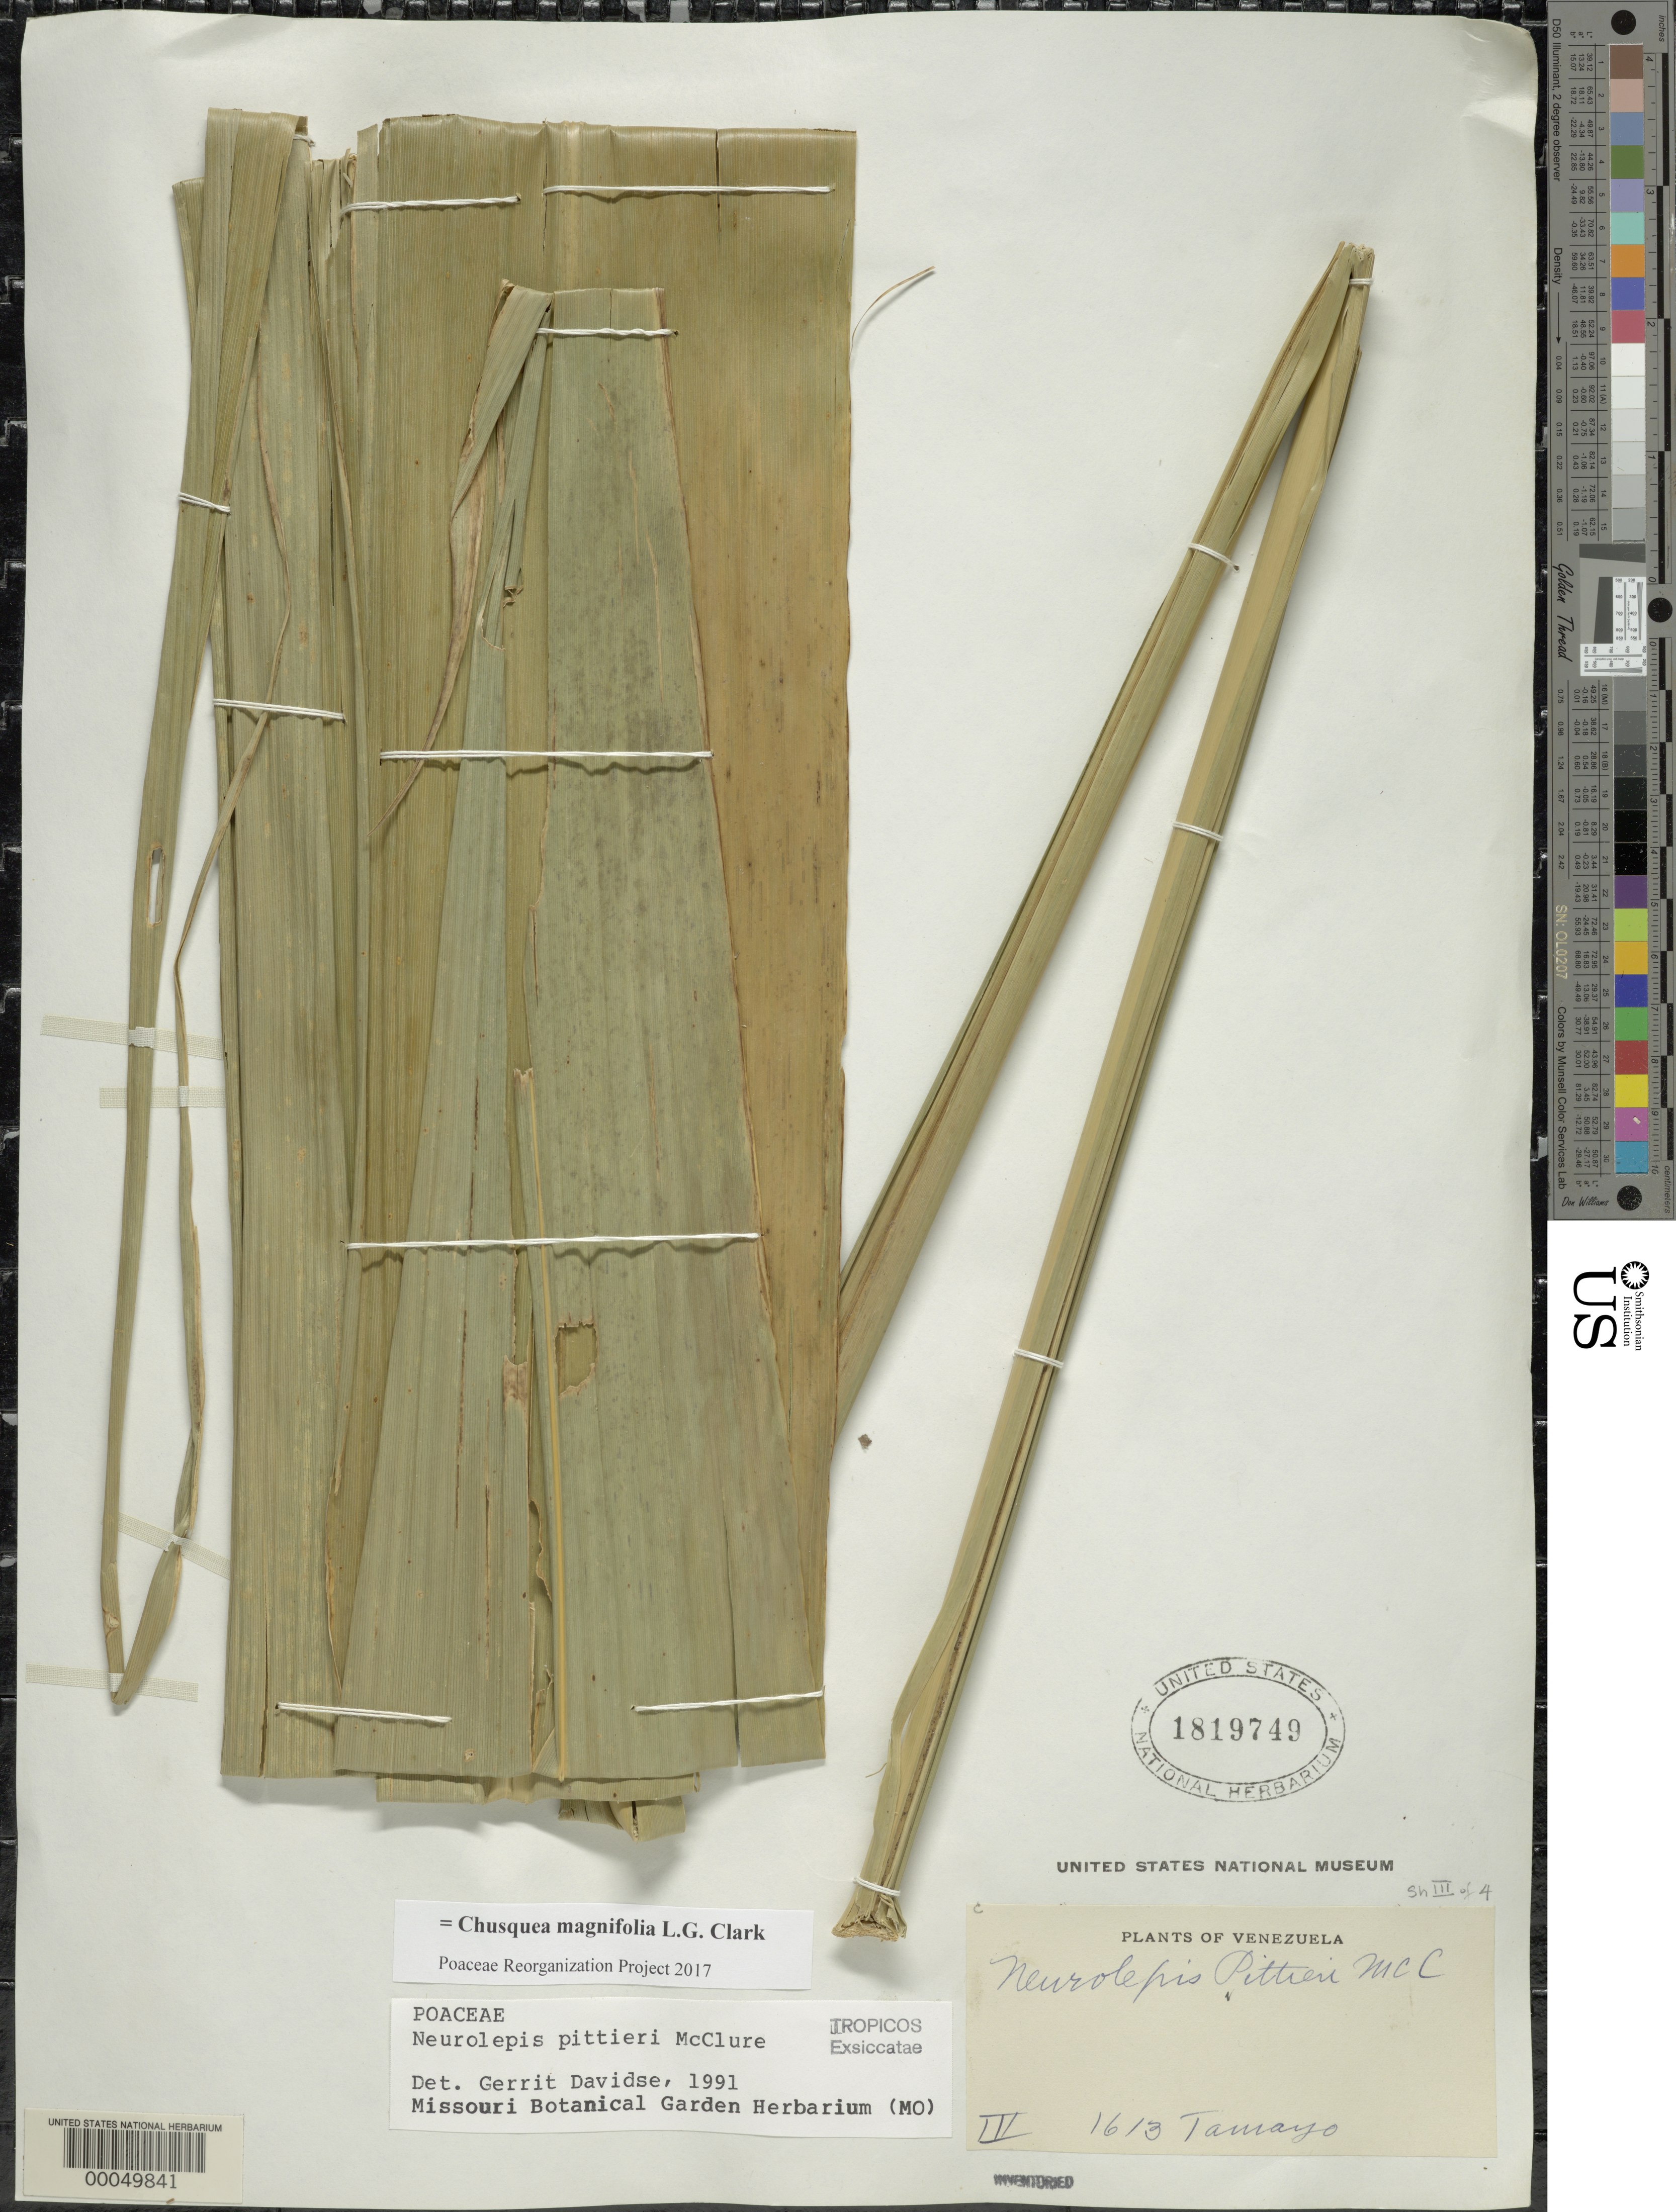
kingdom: Plantae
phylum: Tracheophyta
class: Liliopsida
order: Poales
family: Poaceae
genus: Chusquea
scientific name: Chusquea magnifolia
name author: L.G. Clark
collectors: F. Tamayo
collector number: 1613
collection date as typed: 25 Feb 1941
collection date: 1941-02-25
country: Venezuela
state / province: Aragua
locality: Choroni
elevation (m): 1570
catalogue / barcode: US 1819749